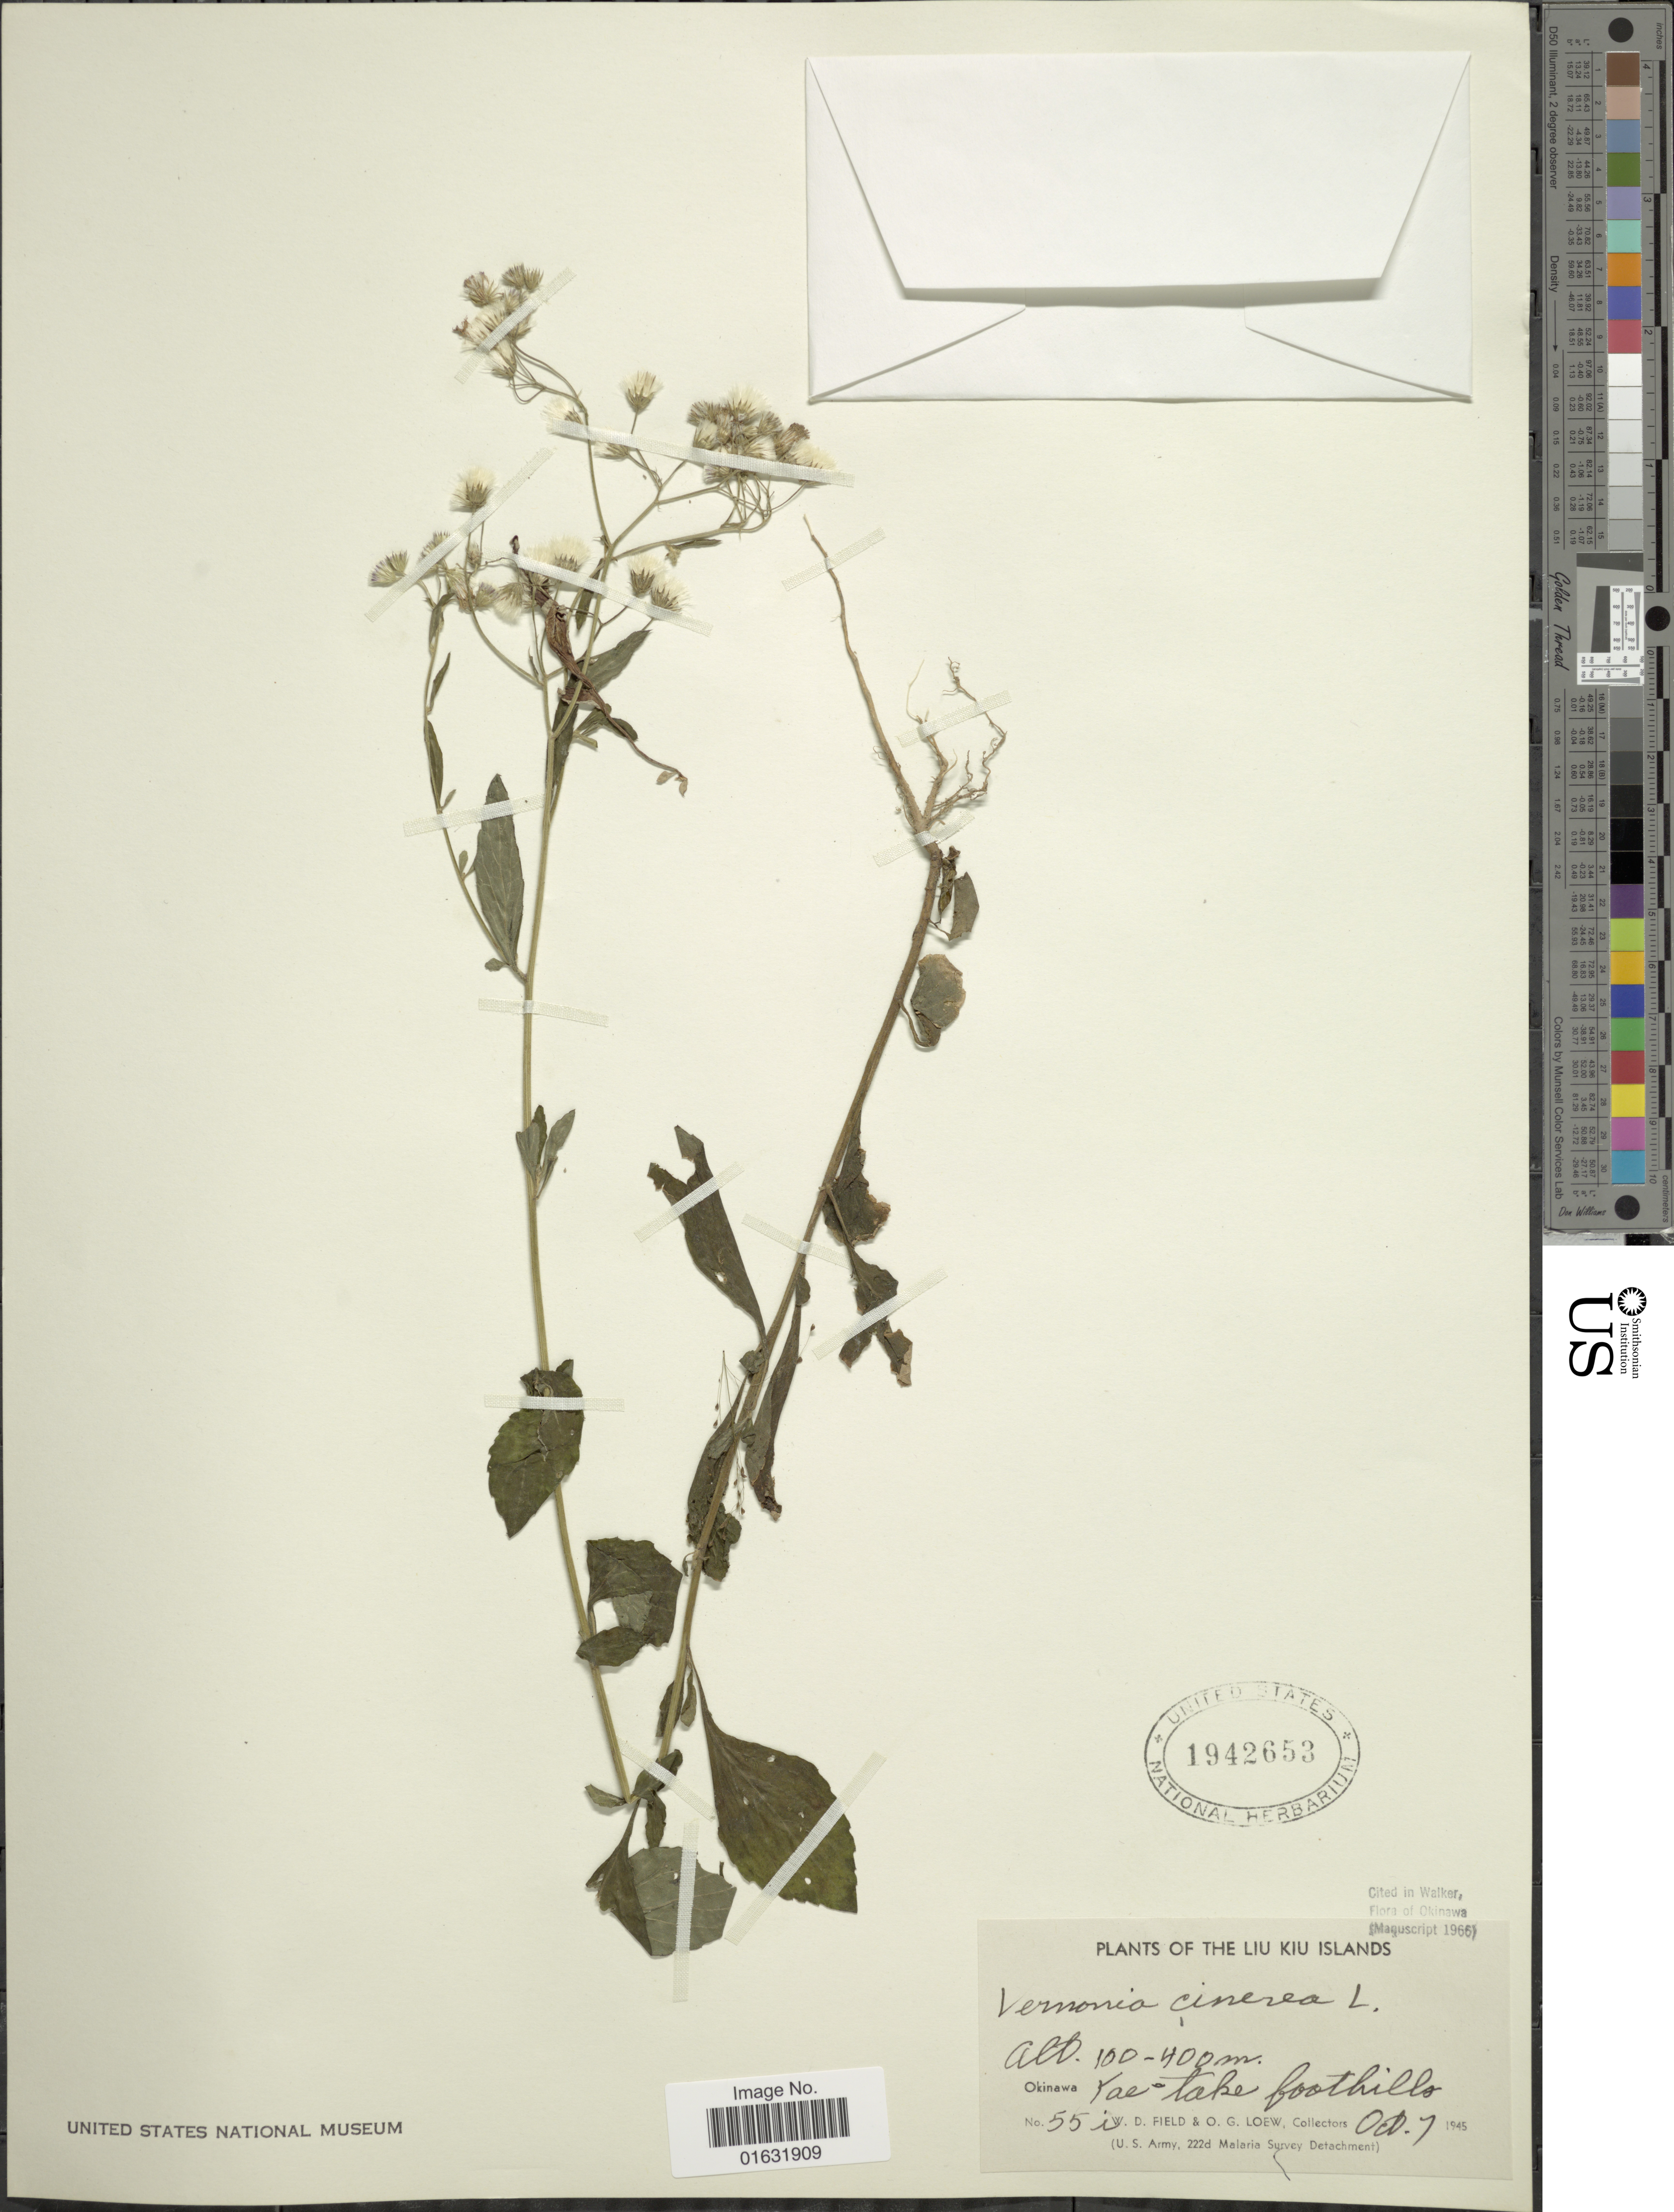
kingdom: Plantae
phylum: Tracheophyta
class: Magnoliopsida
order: Asterales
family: Asteraceae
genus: Cyanthillium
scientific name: Cyanthillium cinereum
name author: (L.) H. Rob.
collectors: W. D. Field & O. G. Loew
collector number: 55l*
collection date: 1945-10-07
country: Japan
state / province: Okinawa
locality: Yae-take foothills, Liu Kiu Islands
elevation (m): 100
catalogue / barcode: US 1942653